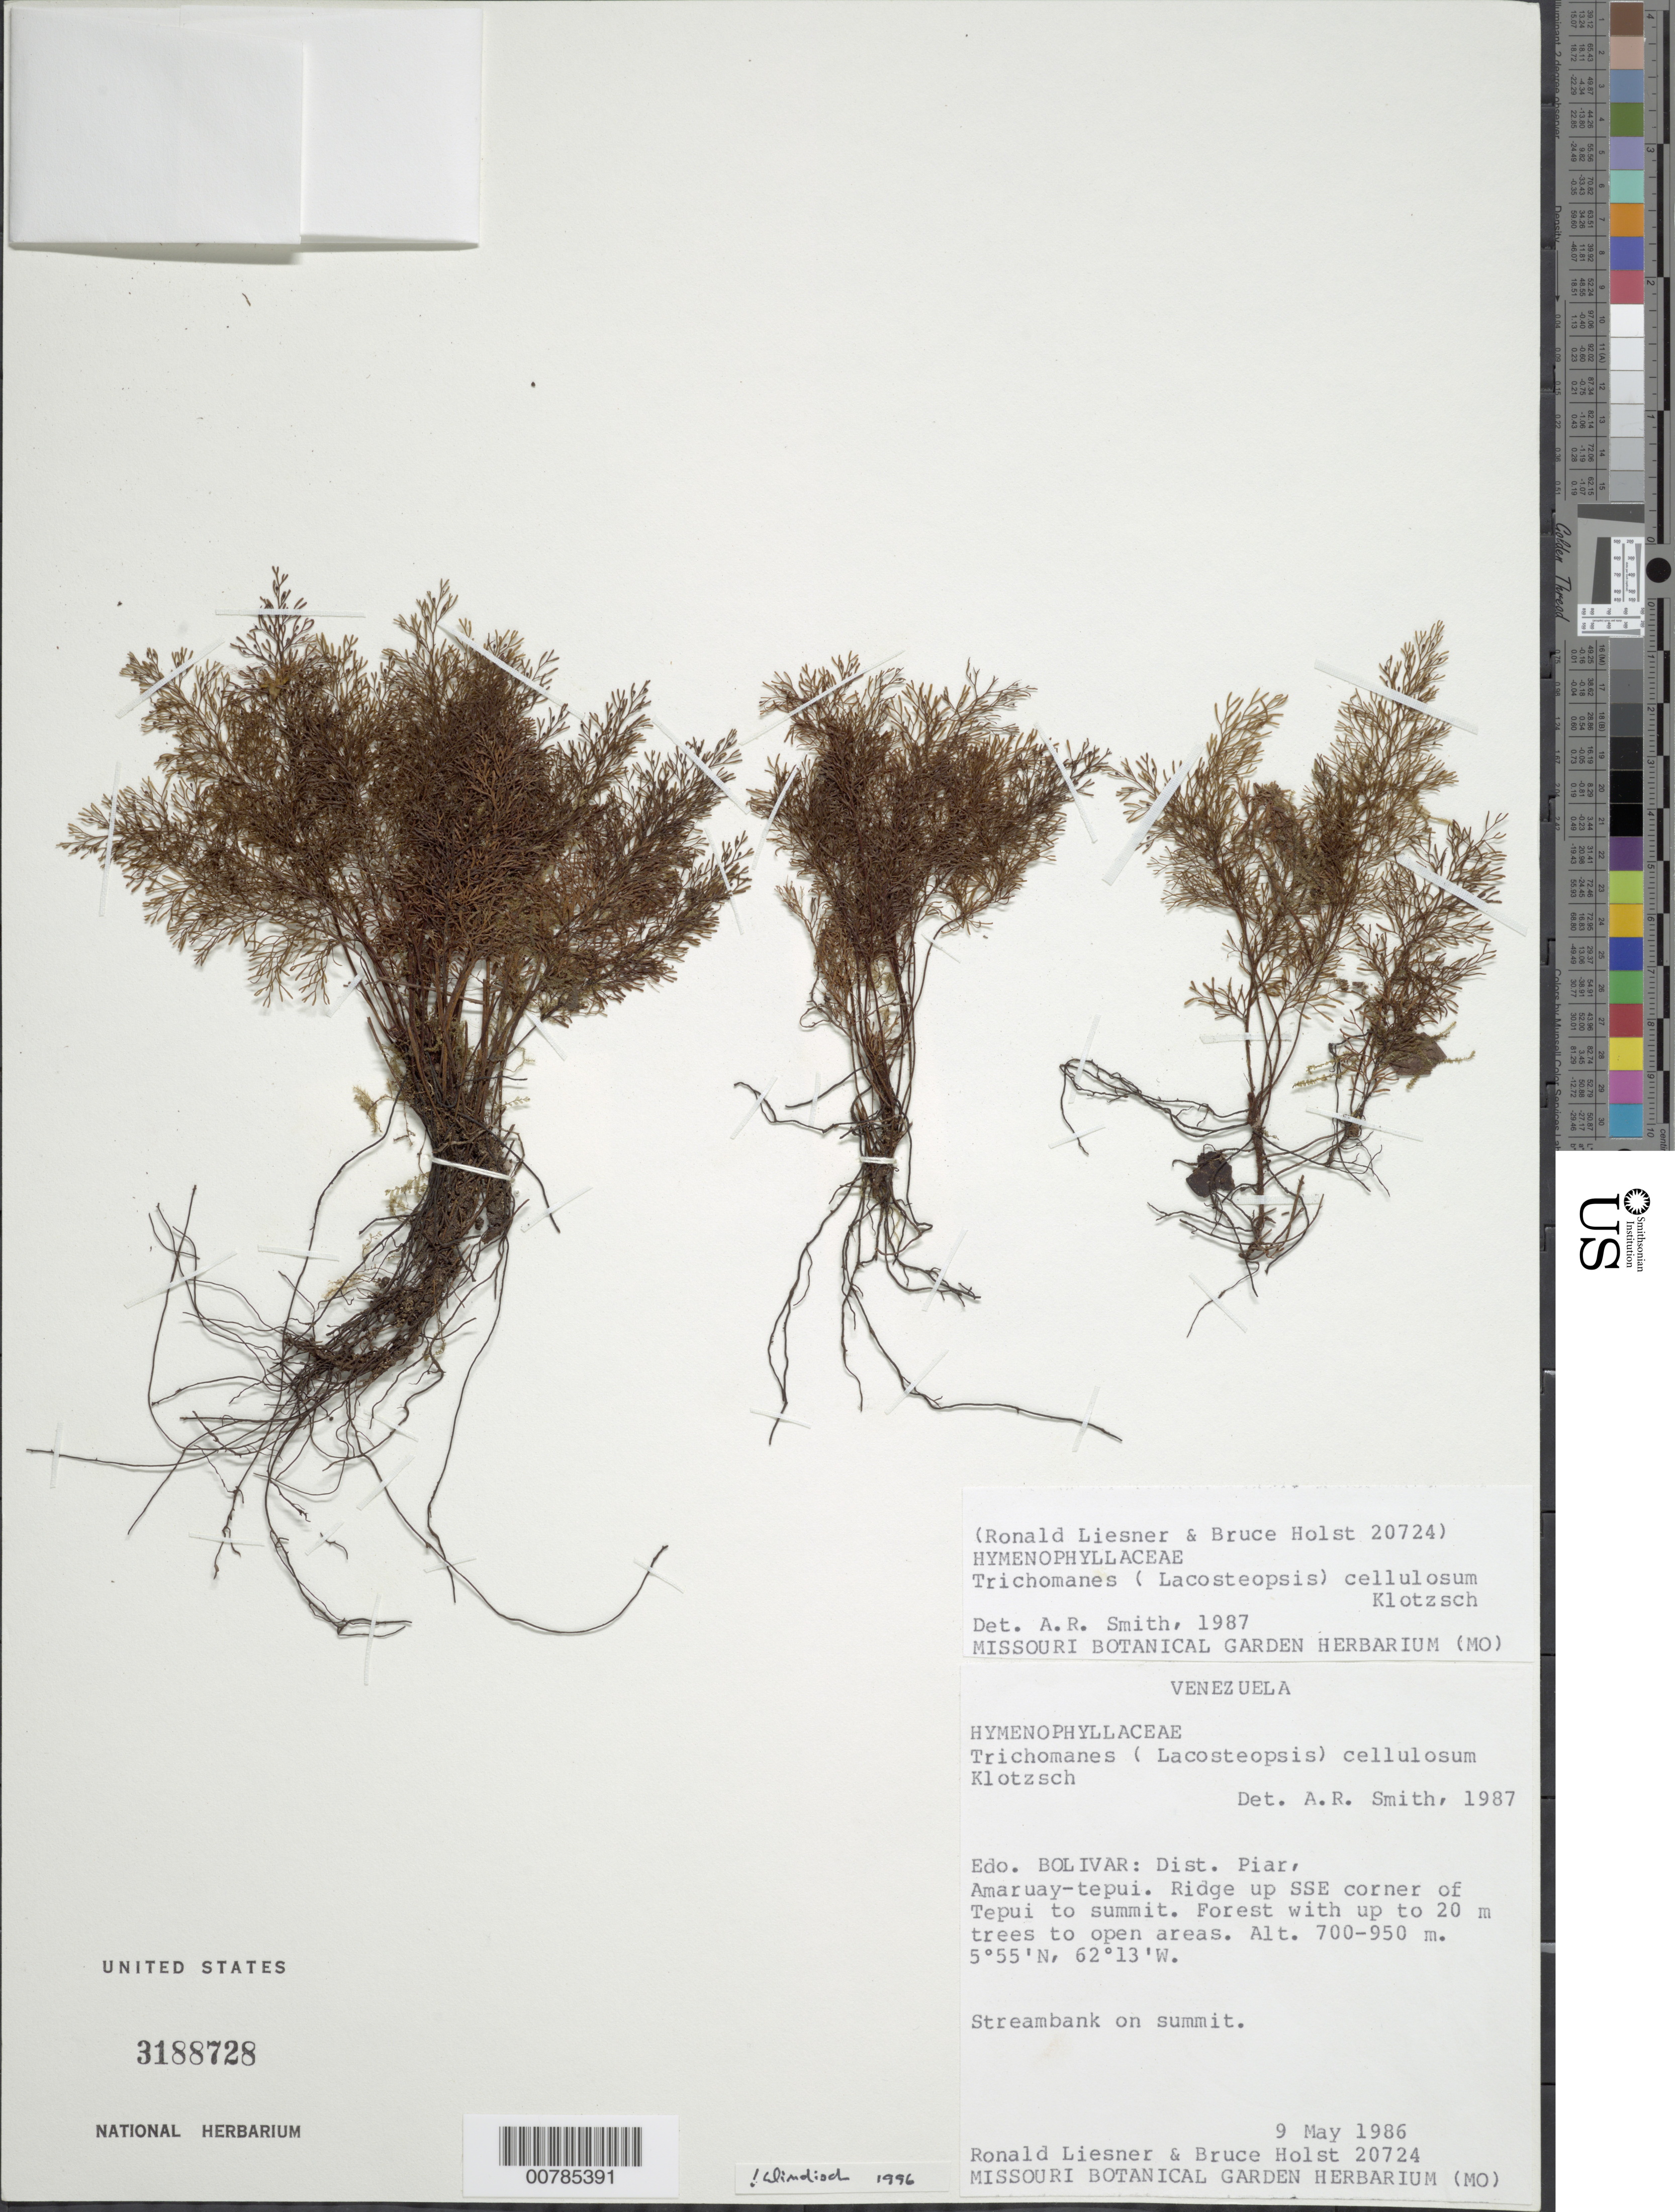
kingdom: Plantae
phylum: Tracheophyta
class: Polypodiopsida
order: Hymenophyllales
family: Hymenophyllaceae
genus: Abrodictyum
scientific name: Abrodictyum cellulosum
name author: (Klotzsch) Ebihara & Dubuisson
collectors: R. L. Liesner & B. Holst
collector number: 20724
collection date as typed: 9-May-86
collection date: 1986-05-09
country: Venezuela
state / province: Bolívar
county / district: Piar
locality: Amaruay-tepuí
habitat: Forest with up to 20 m trees to open areas; streambank on summit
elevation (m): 700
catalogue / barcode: US 3188728